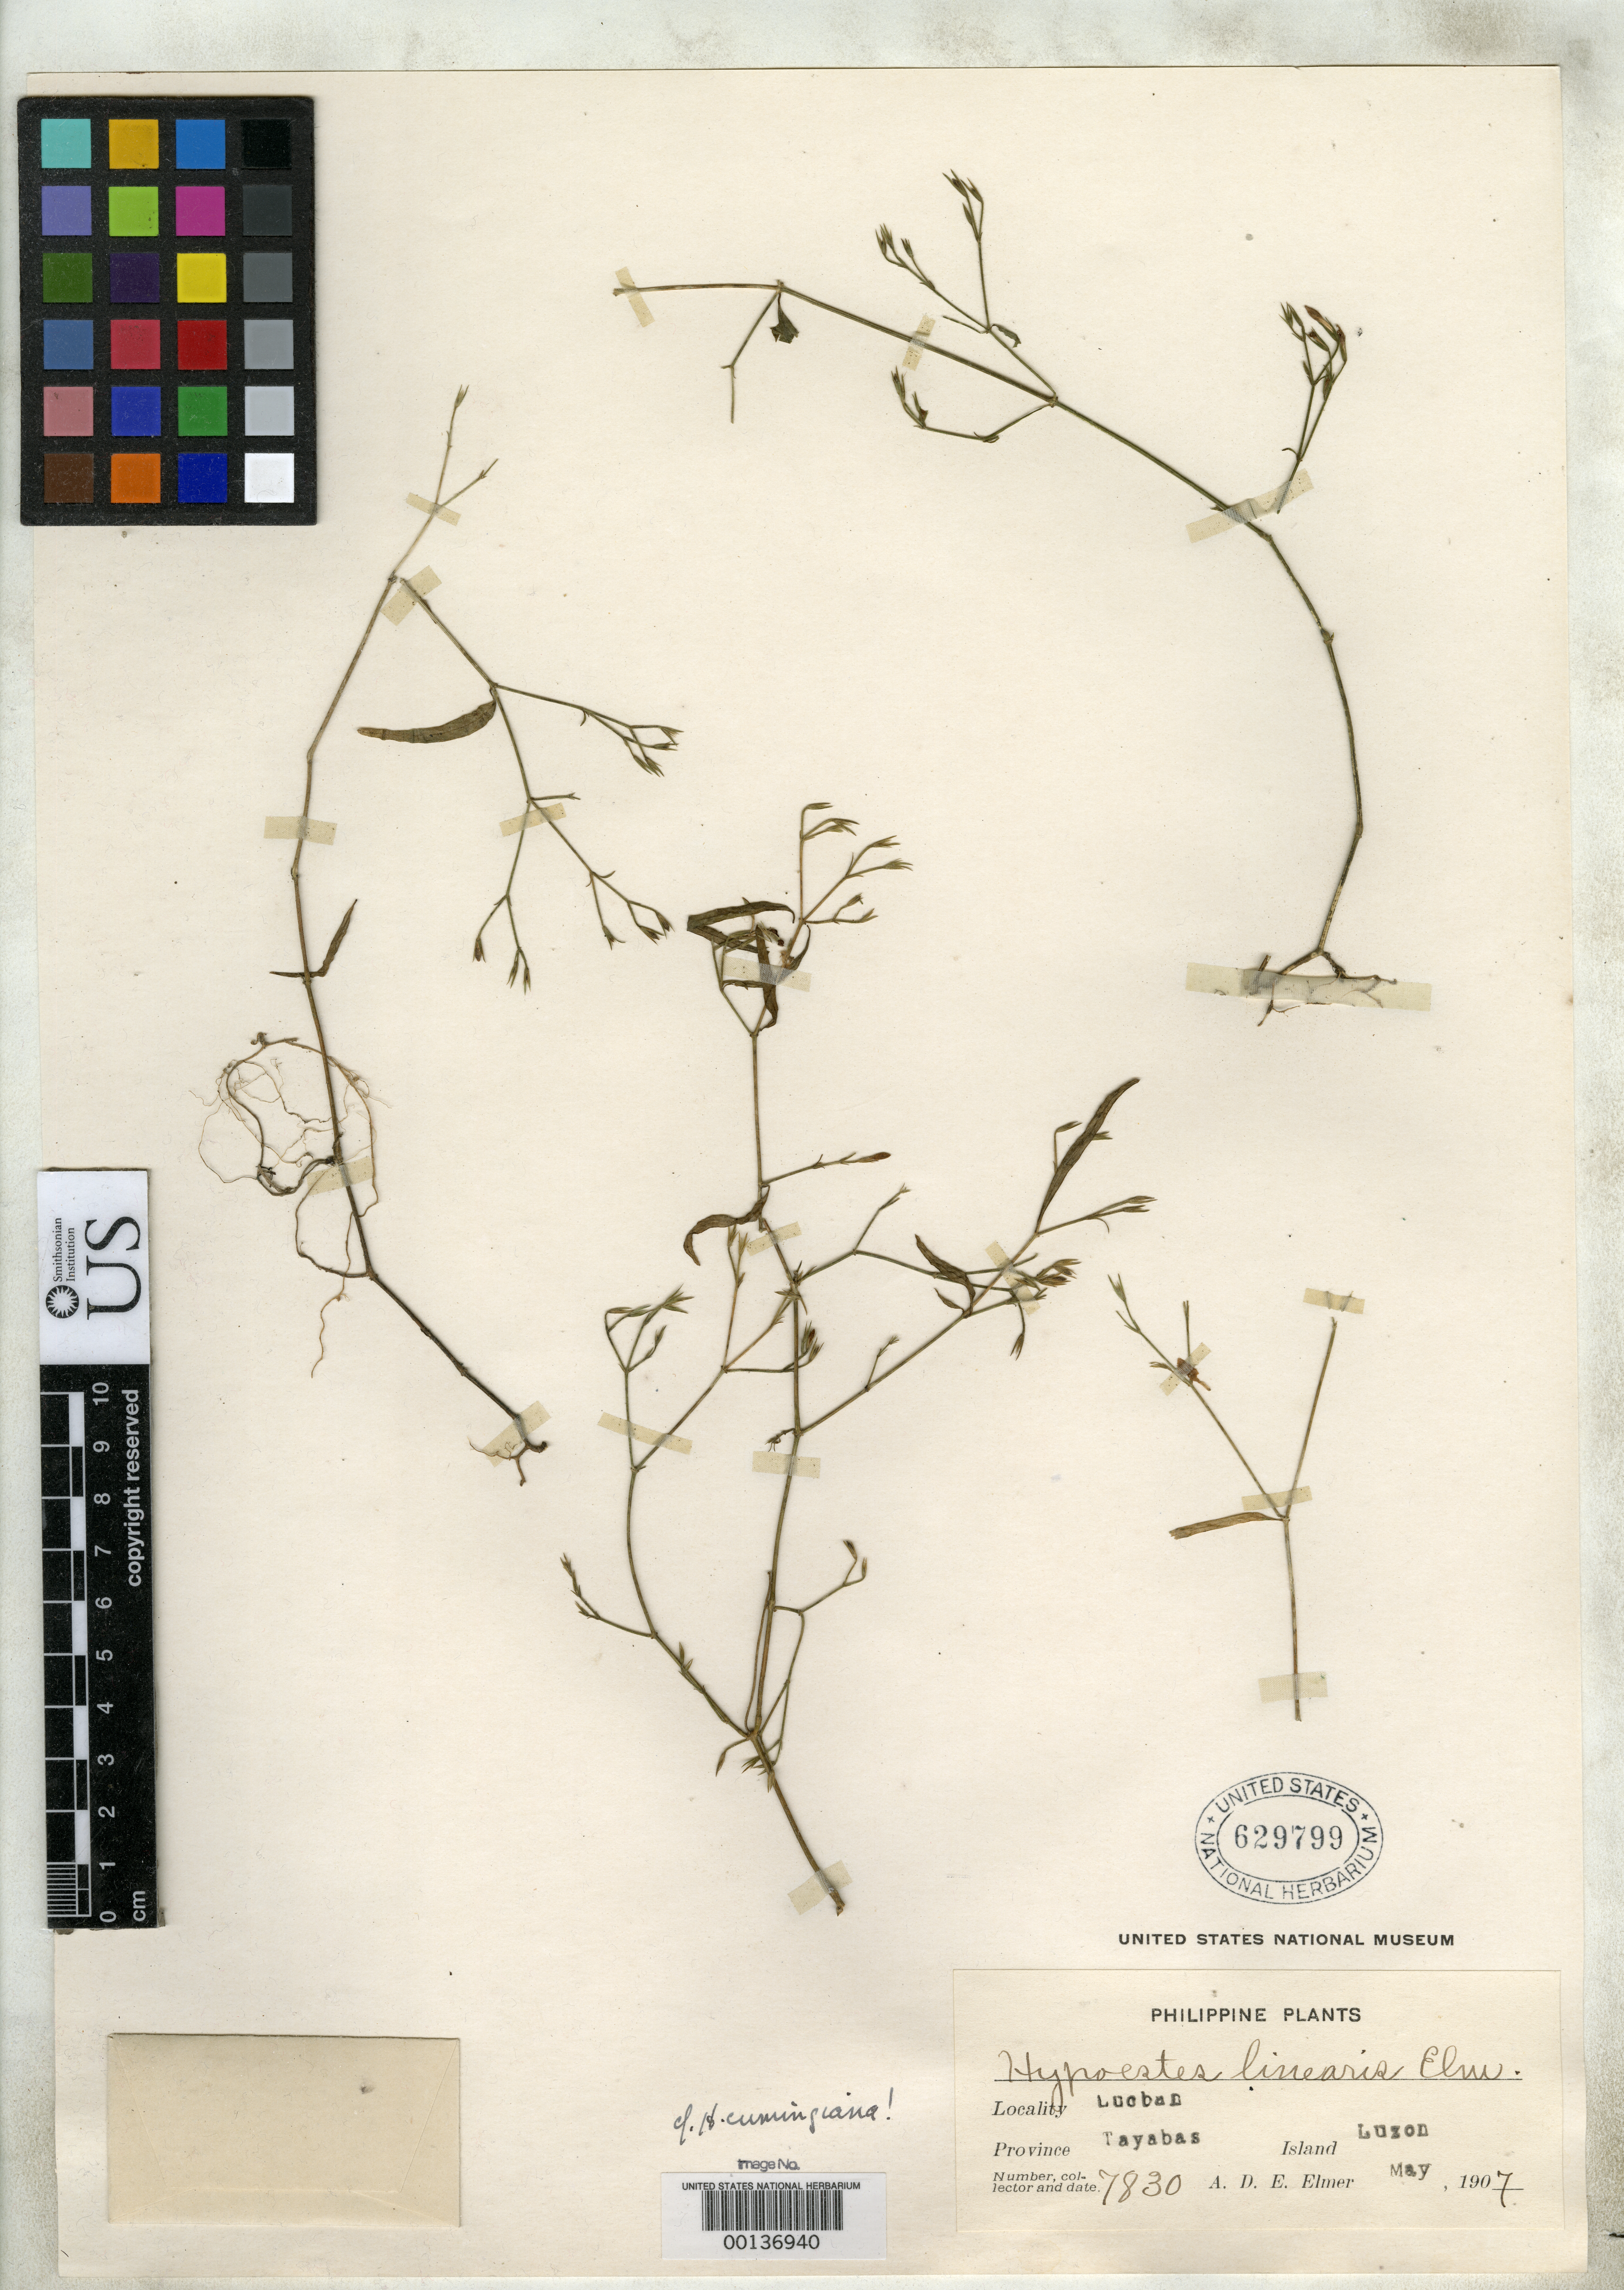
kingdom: Plantae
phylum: Tracheophyta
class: Magnoliopsida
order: Lamiales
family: Acanthaceae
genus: Hypoestes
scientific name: Hypoestes linearis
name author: Elmer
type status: Isotype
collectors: A. D. E. Elmer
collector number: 7830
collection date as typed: Mar 1907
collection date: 1907-03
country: Philippines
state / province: Calabarzon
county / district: Quezon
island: Luzon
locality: Lucban, Province of Tayabas, Luzon.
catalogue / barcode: US 629799